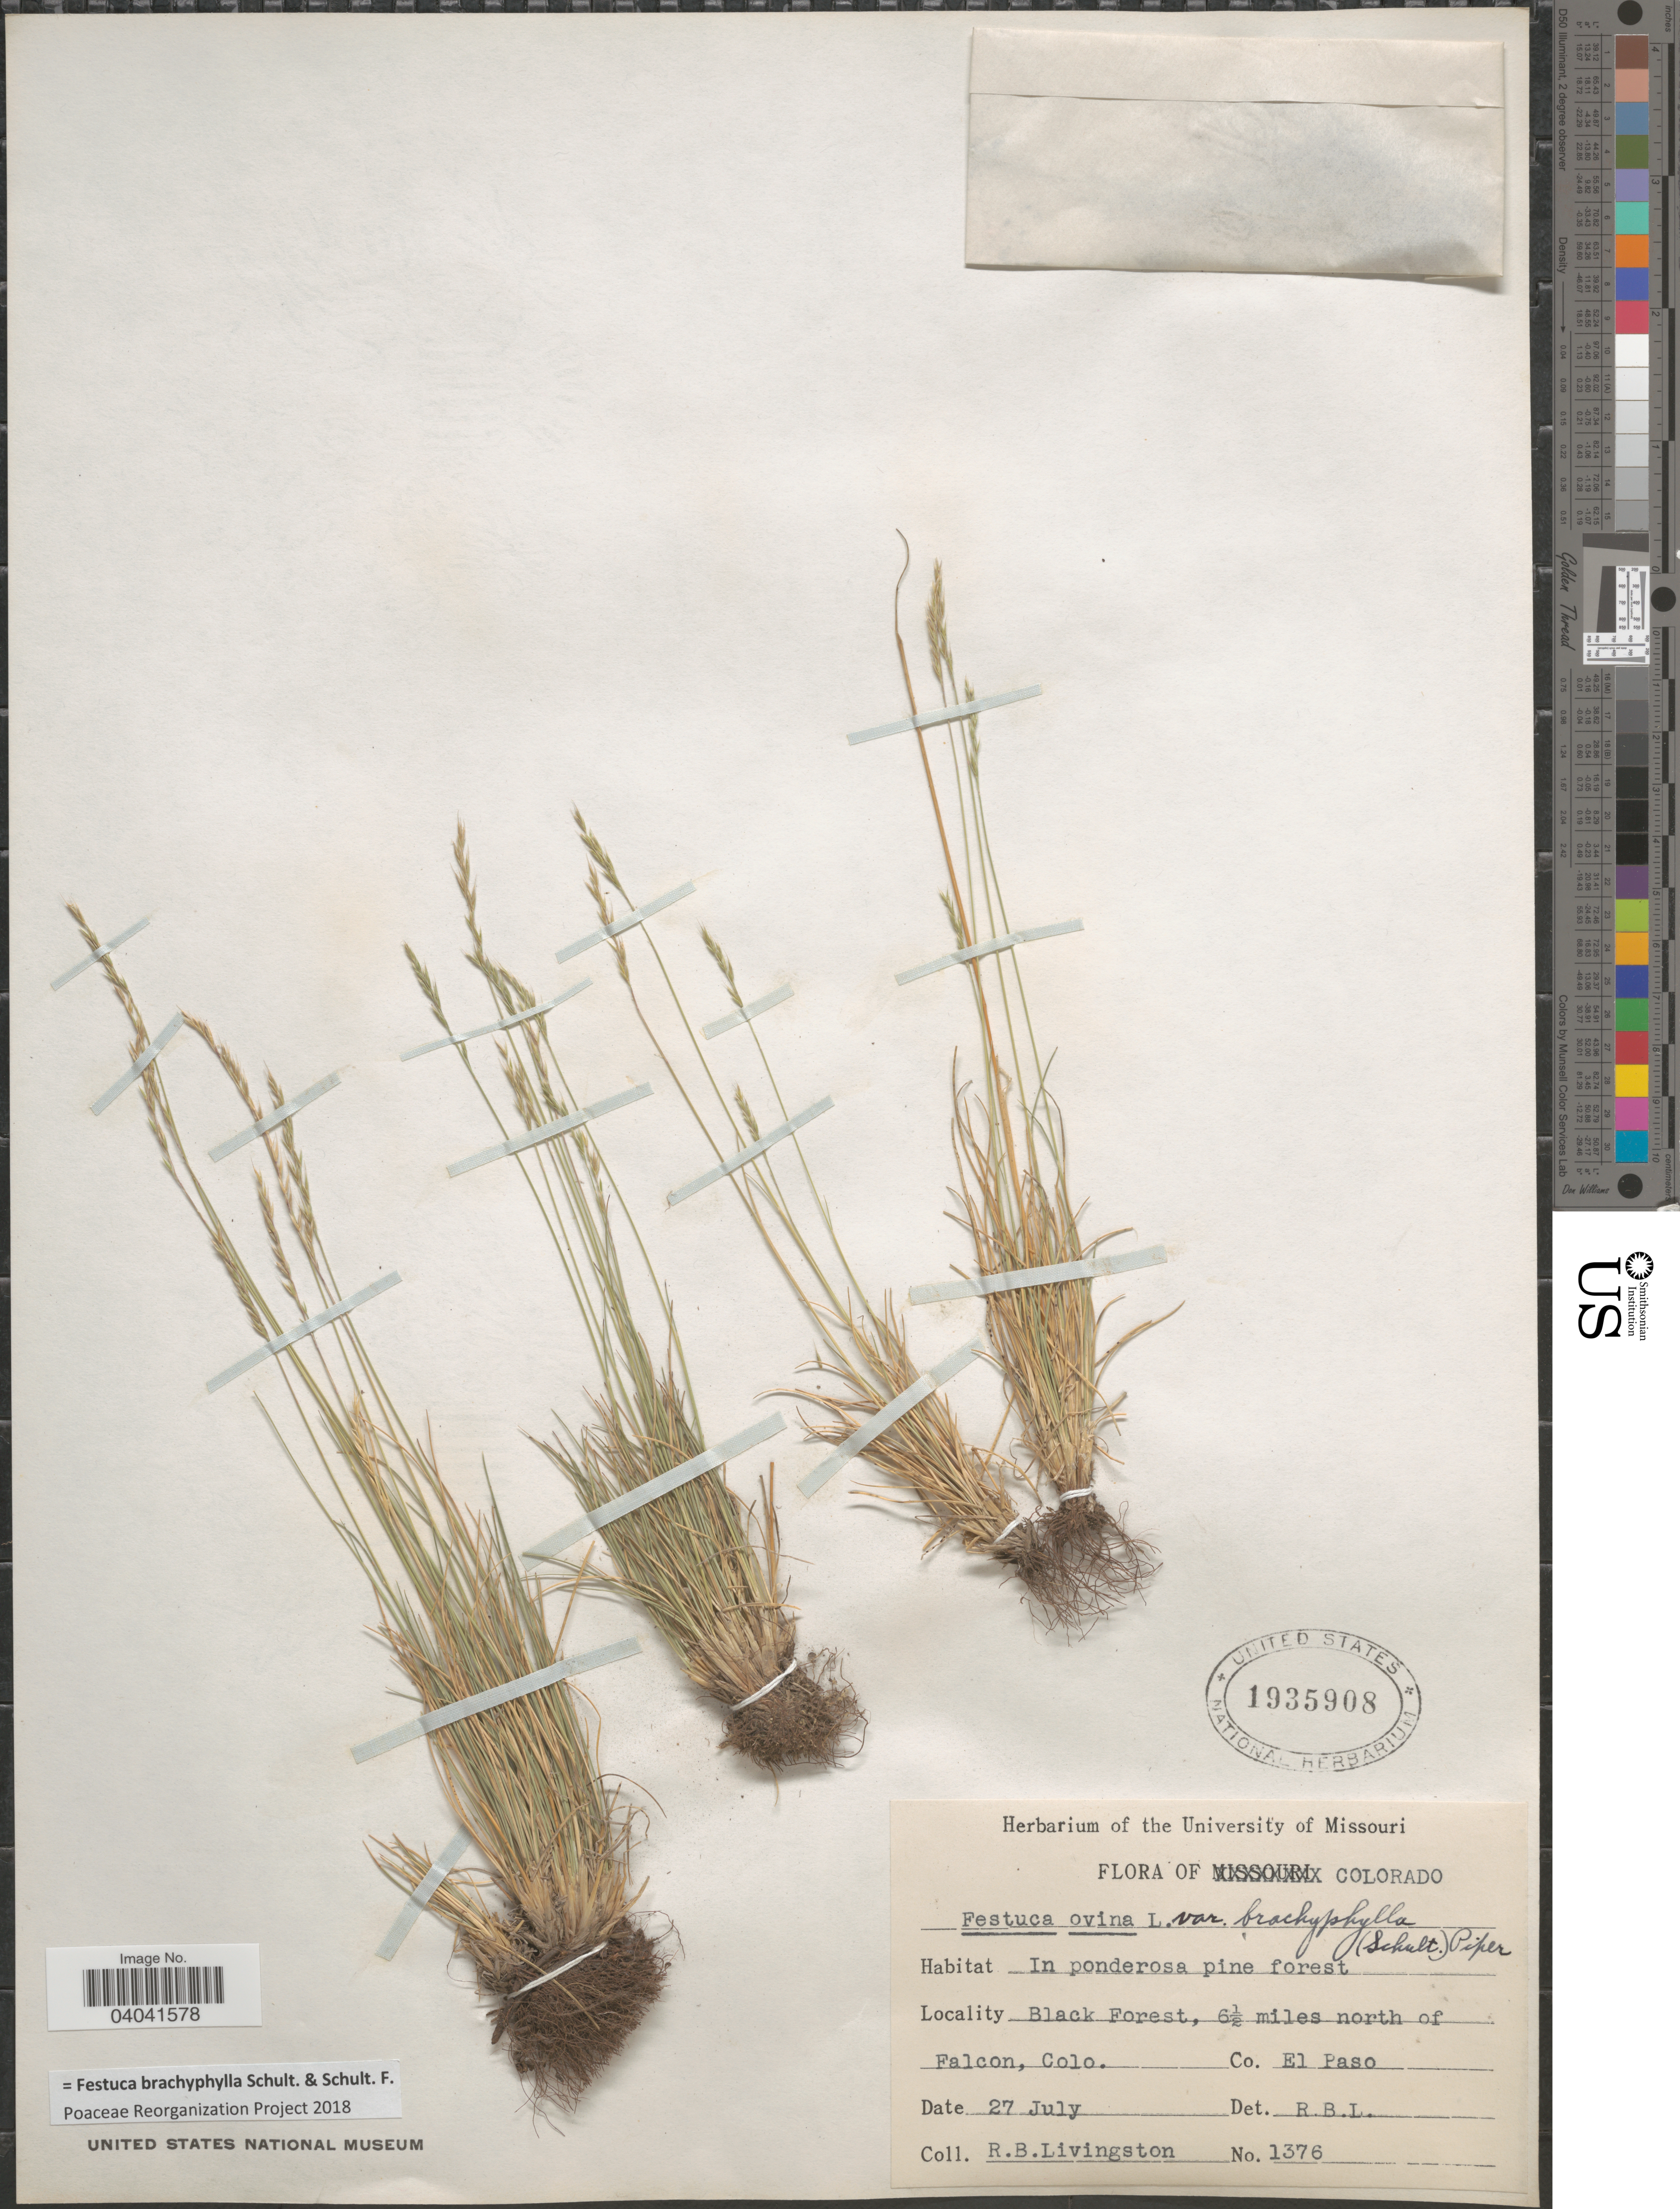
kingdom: Plantae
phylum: Tracheophyta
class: Liliopsida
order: Poales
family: Poaceae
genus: Festuca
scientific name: Festuca brachyphylla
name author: Schult. & Schult. f.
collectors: R. Livingston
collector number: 1376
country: United States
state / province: Colorado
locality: Black Forest, 6½ miles north of Falcon. Co. El Paso.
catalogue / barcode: US 1935908